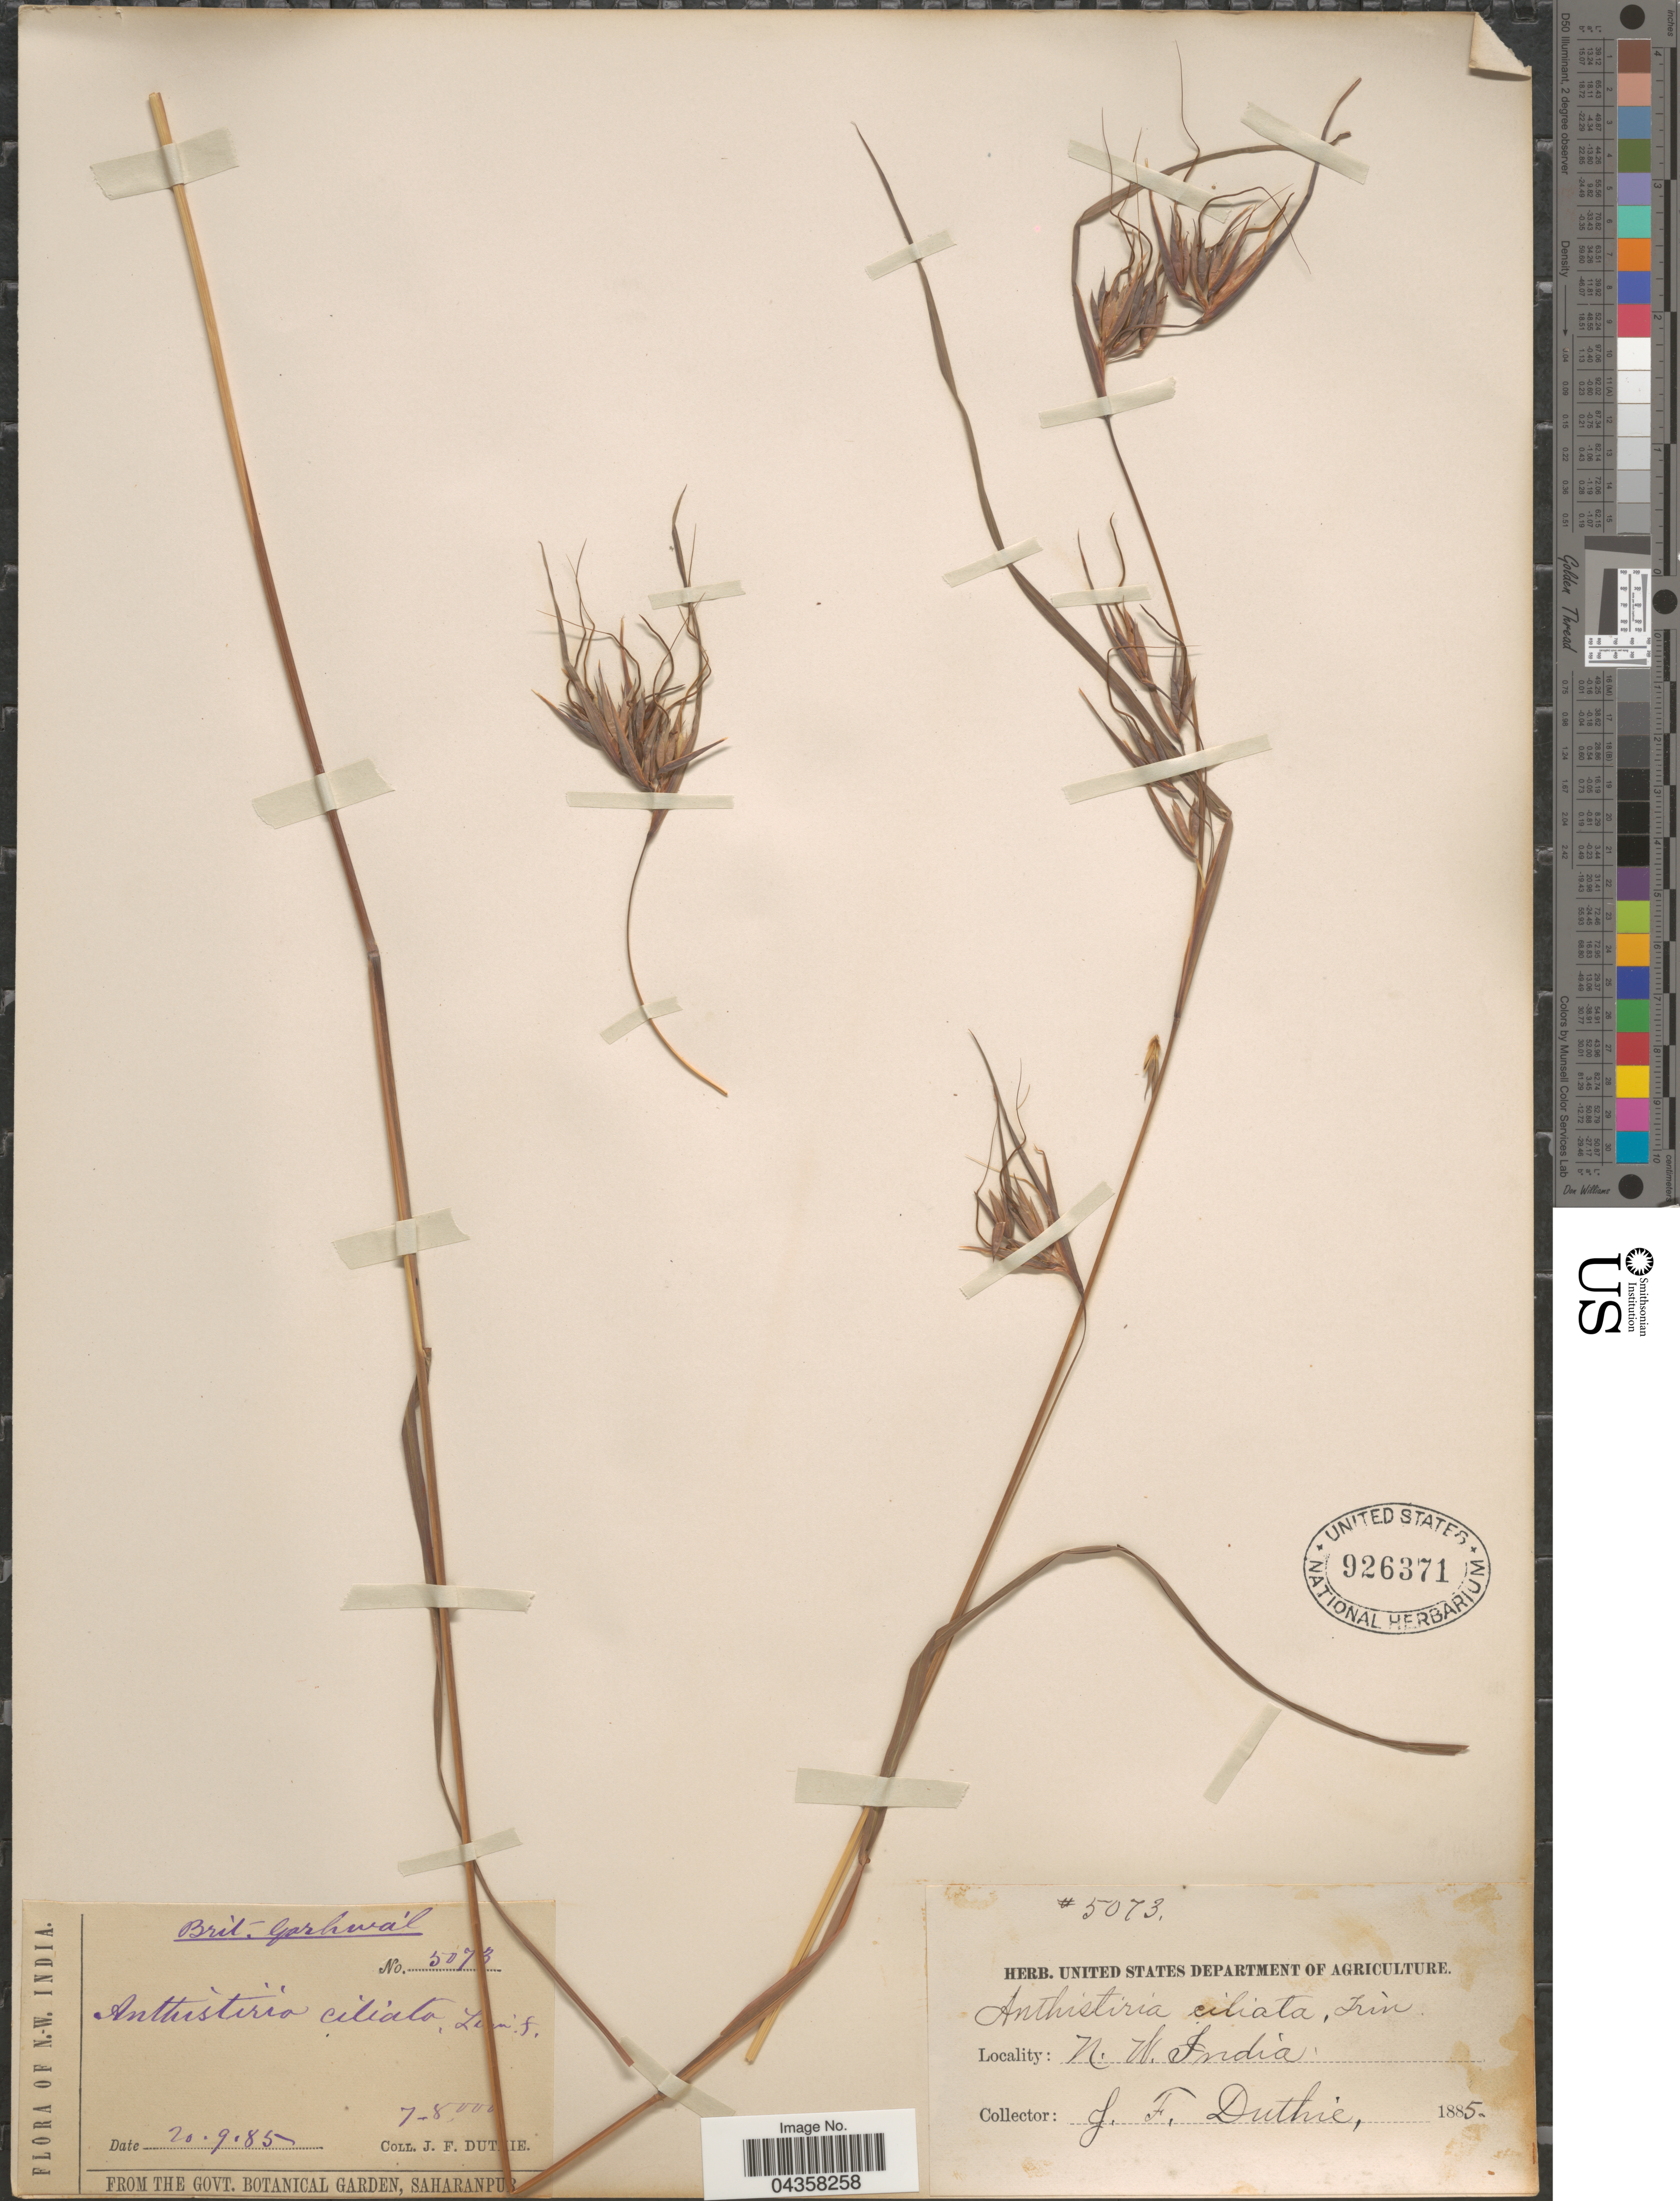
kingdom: Plantae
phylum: Tracheophyta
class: Liliopsida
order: Poales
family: Poaceae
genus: Themeda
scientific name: Themeda quadrivalvis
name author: (L.) Kuntze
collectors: J. F. Duthie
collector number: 5073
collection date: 1885-09-20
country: India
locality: N. W. India. Brit. Garhwail.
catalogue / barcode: US 926371